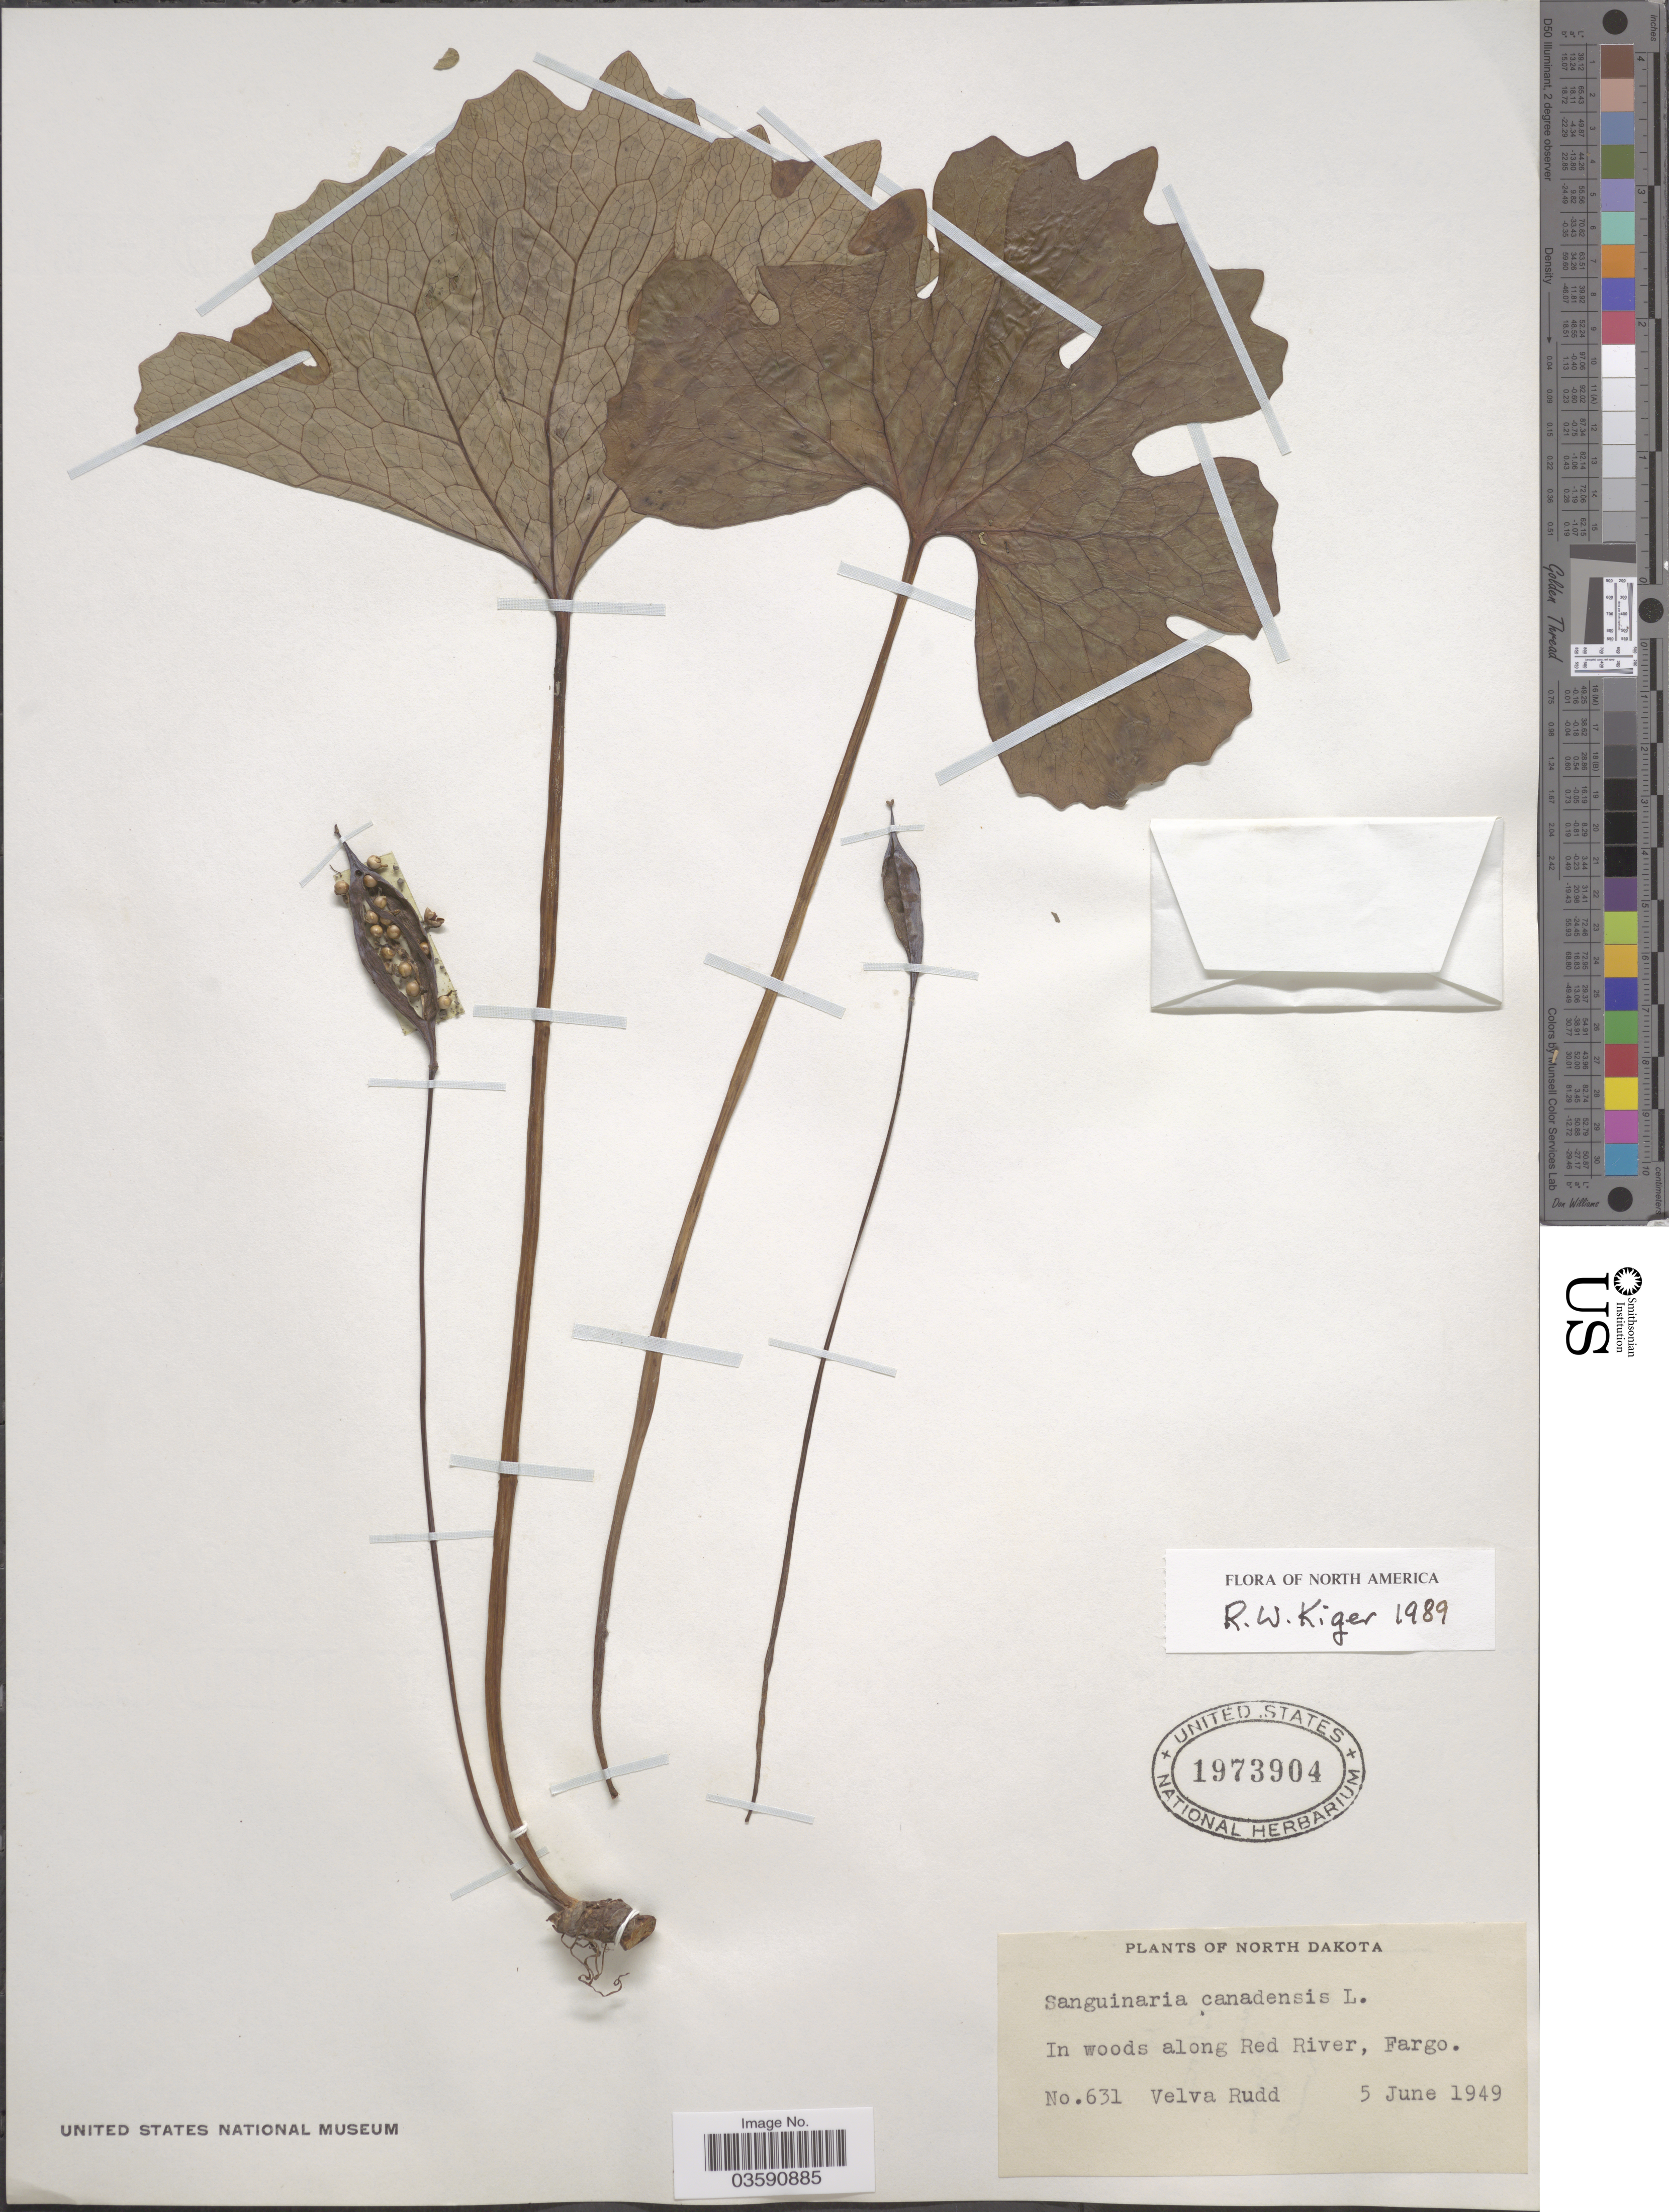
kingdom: Plantae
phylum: Tracheophyta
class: Magnoliopsida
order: Ranunculales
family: Papaveraceae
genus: Sanguinaria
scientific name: Sanguinaria canadensis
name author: L.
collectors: V. E. Rudd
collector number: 631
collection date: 1949-06-05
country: United States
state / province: North Dakota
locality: In woods along Red River, Fargo.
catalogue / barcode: US 1973904